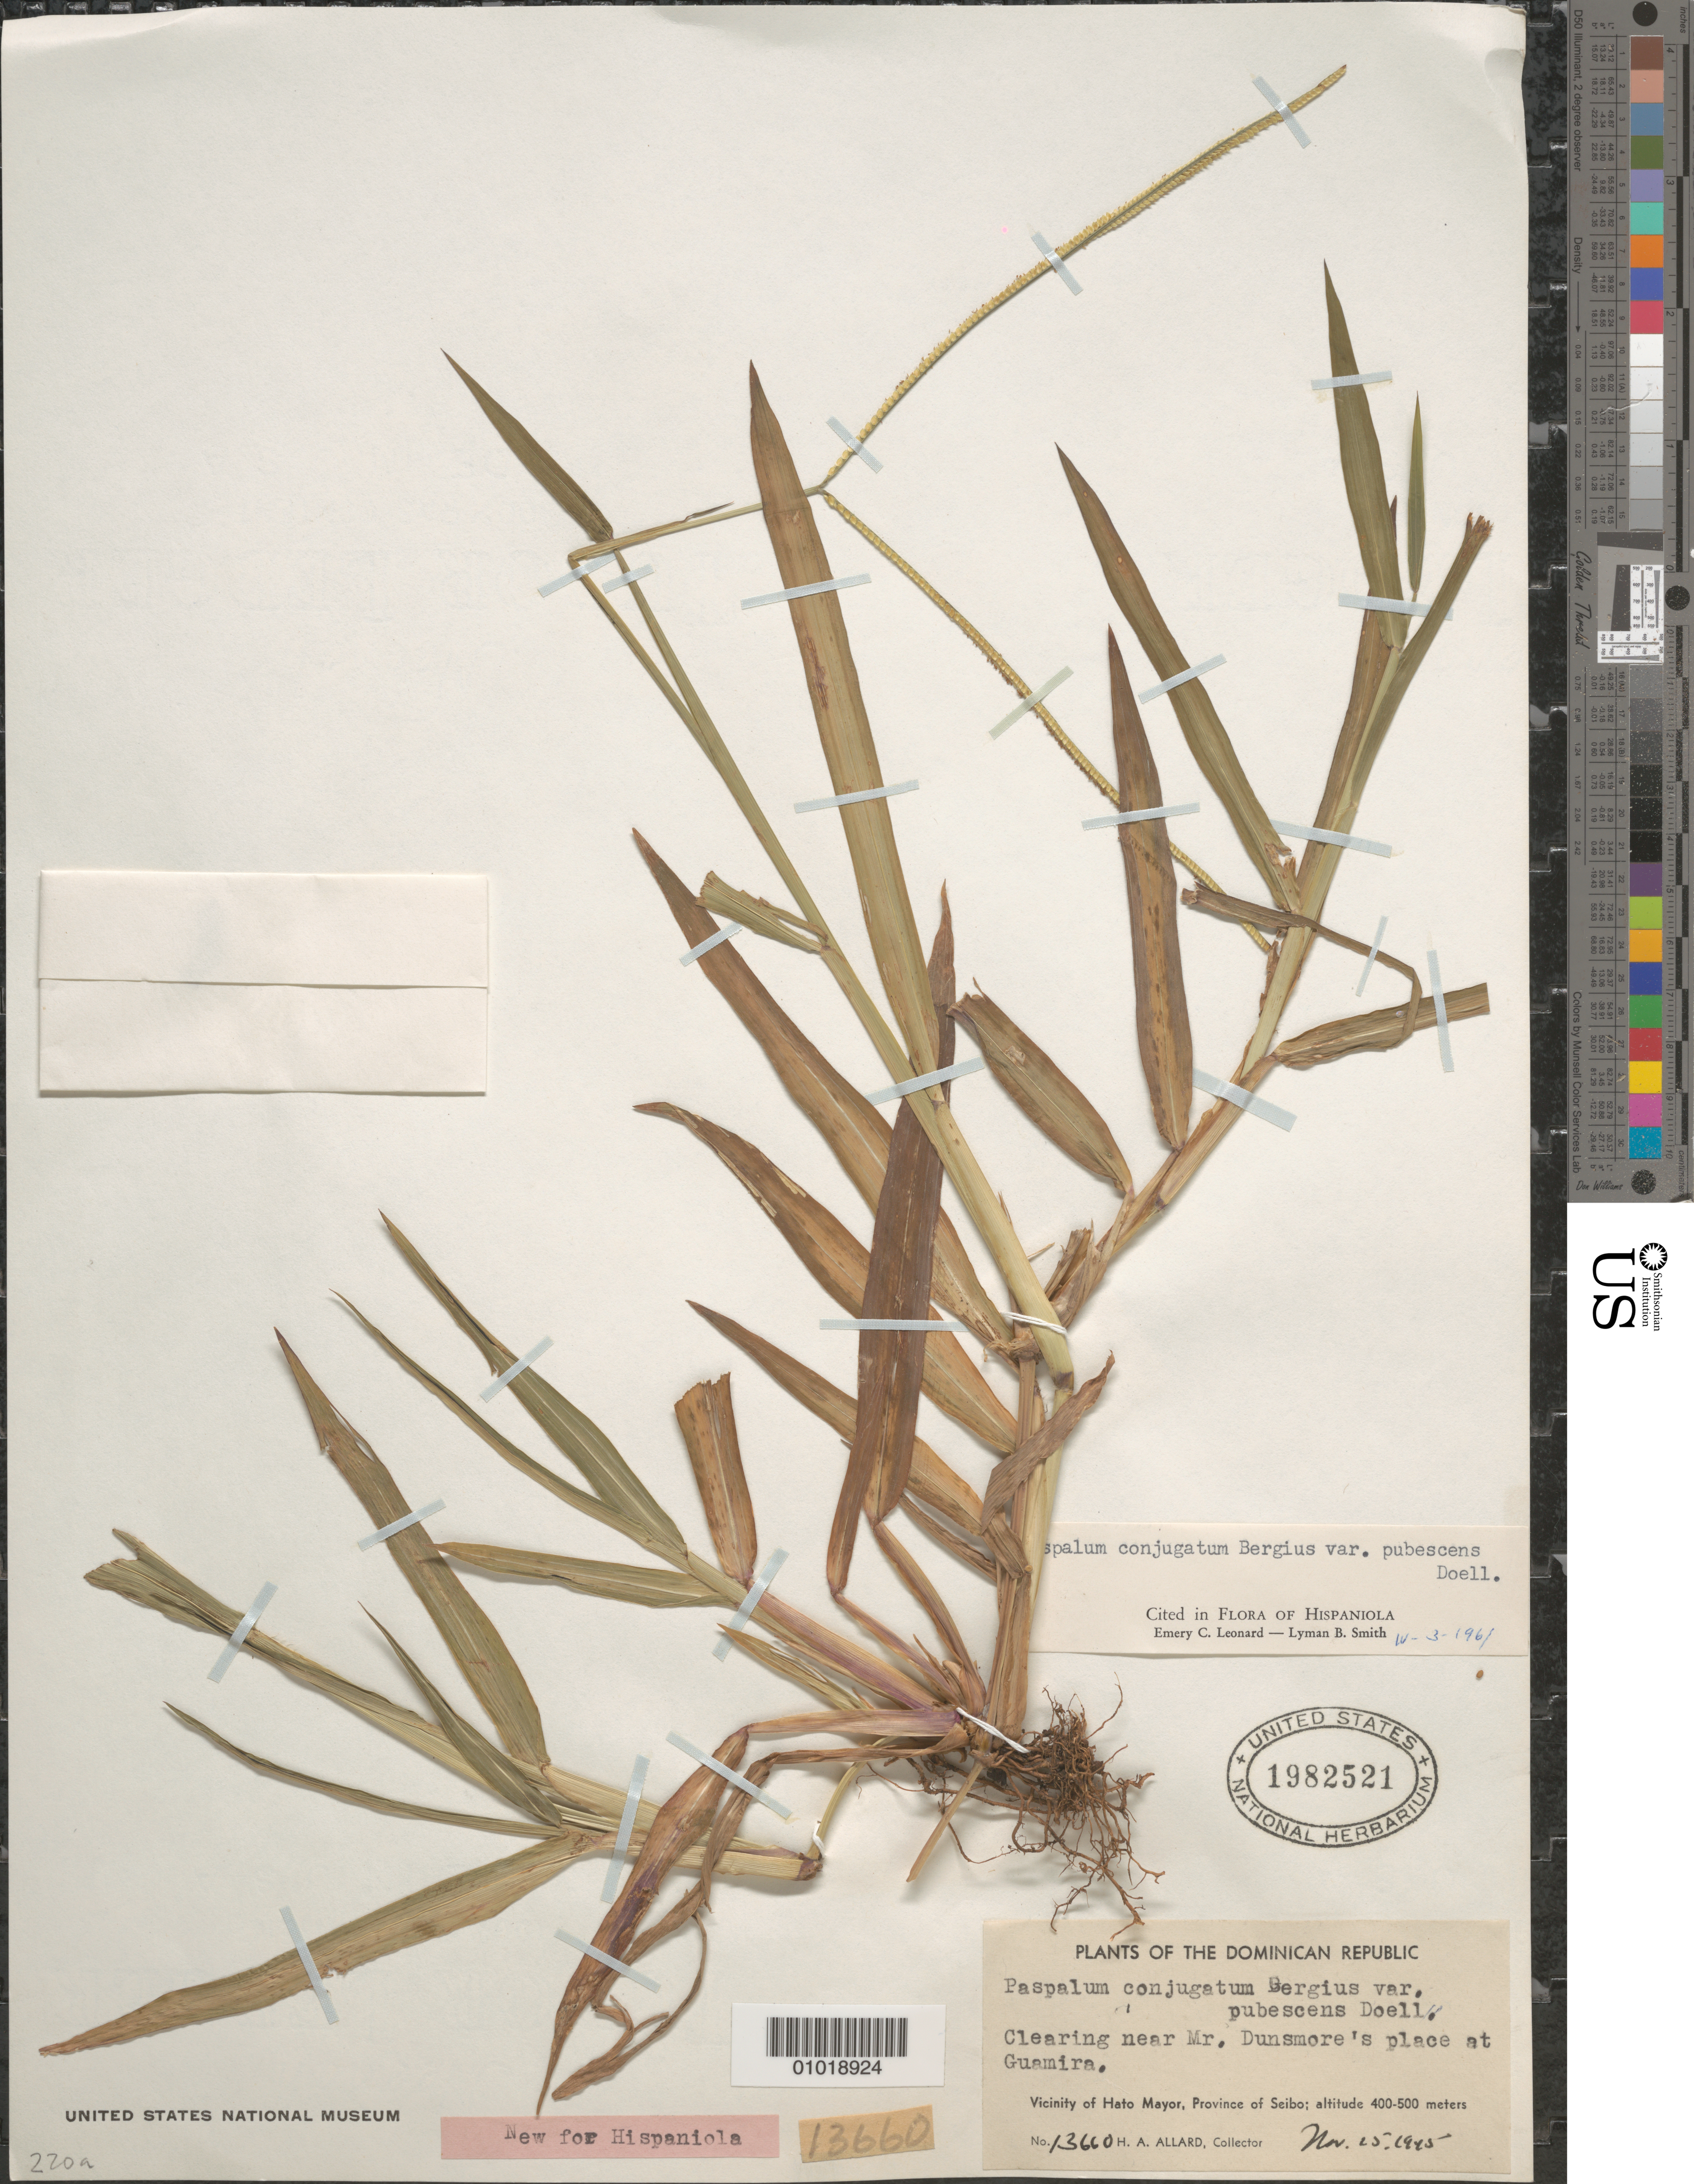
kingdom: Plantae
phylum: Tracheophyta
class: Liliopsida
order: Poales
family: Poaceae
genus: Paspalum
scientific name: Paspalum conjugatum var. pubescens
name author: Döll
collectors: H. A. Allard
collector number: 13660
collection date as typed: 25 Nov 1945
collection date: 1945-11-25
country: Dominican Republic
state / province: Hato Mayor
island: Hispaniola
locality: Vic. of Hato Mayor, clearing near Mr. Dunsmore's place at Guamira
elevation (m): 400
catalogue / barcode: US 1982521